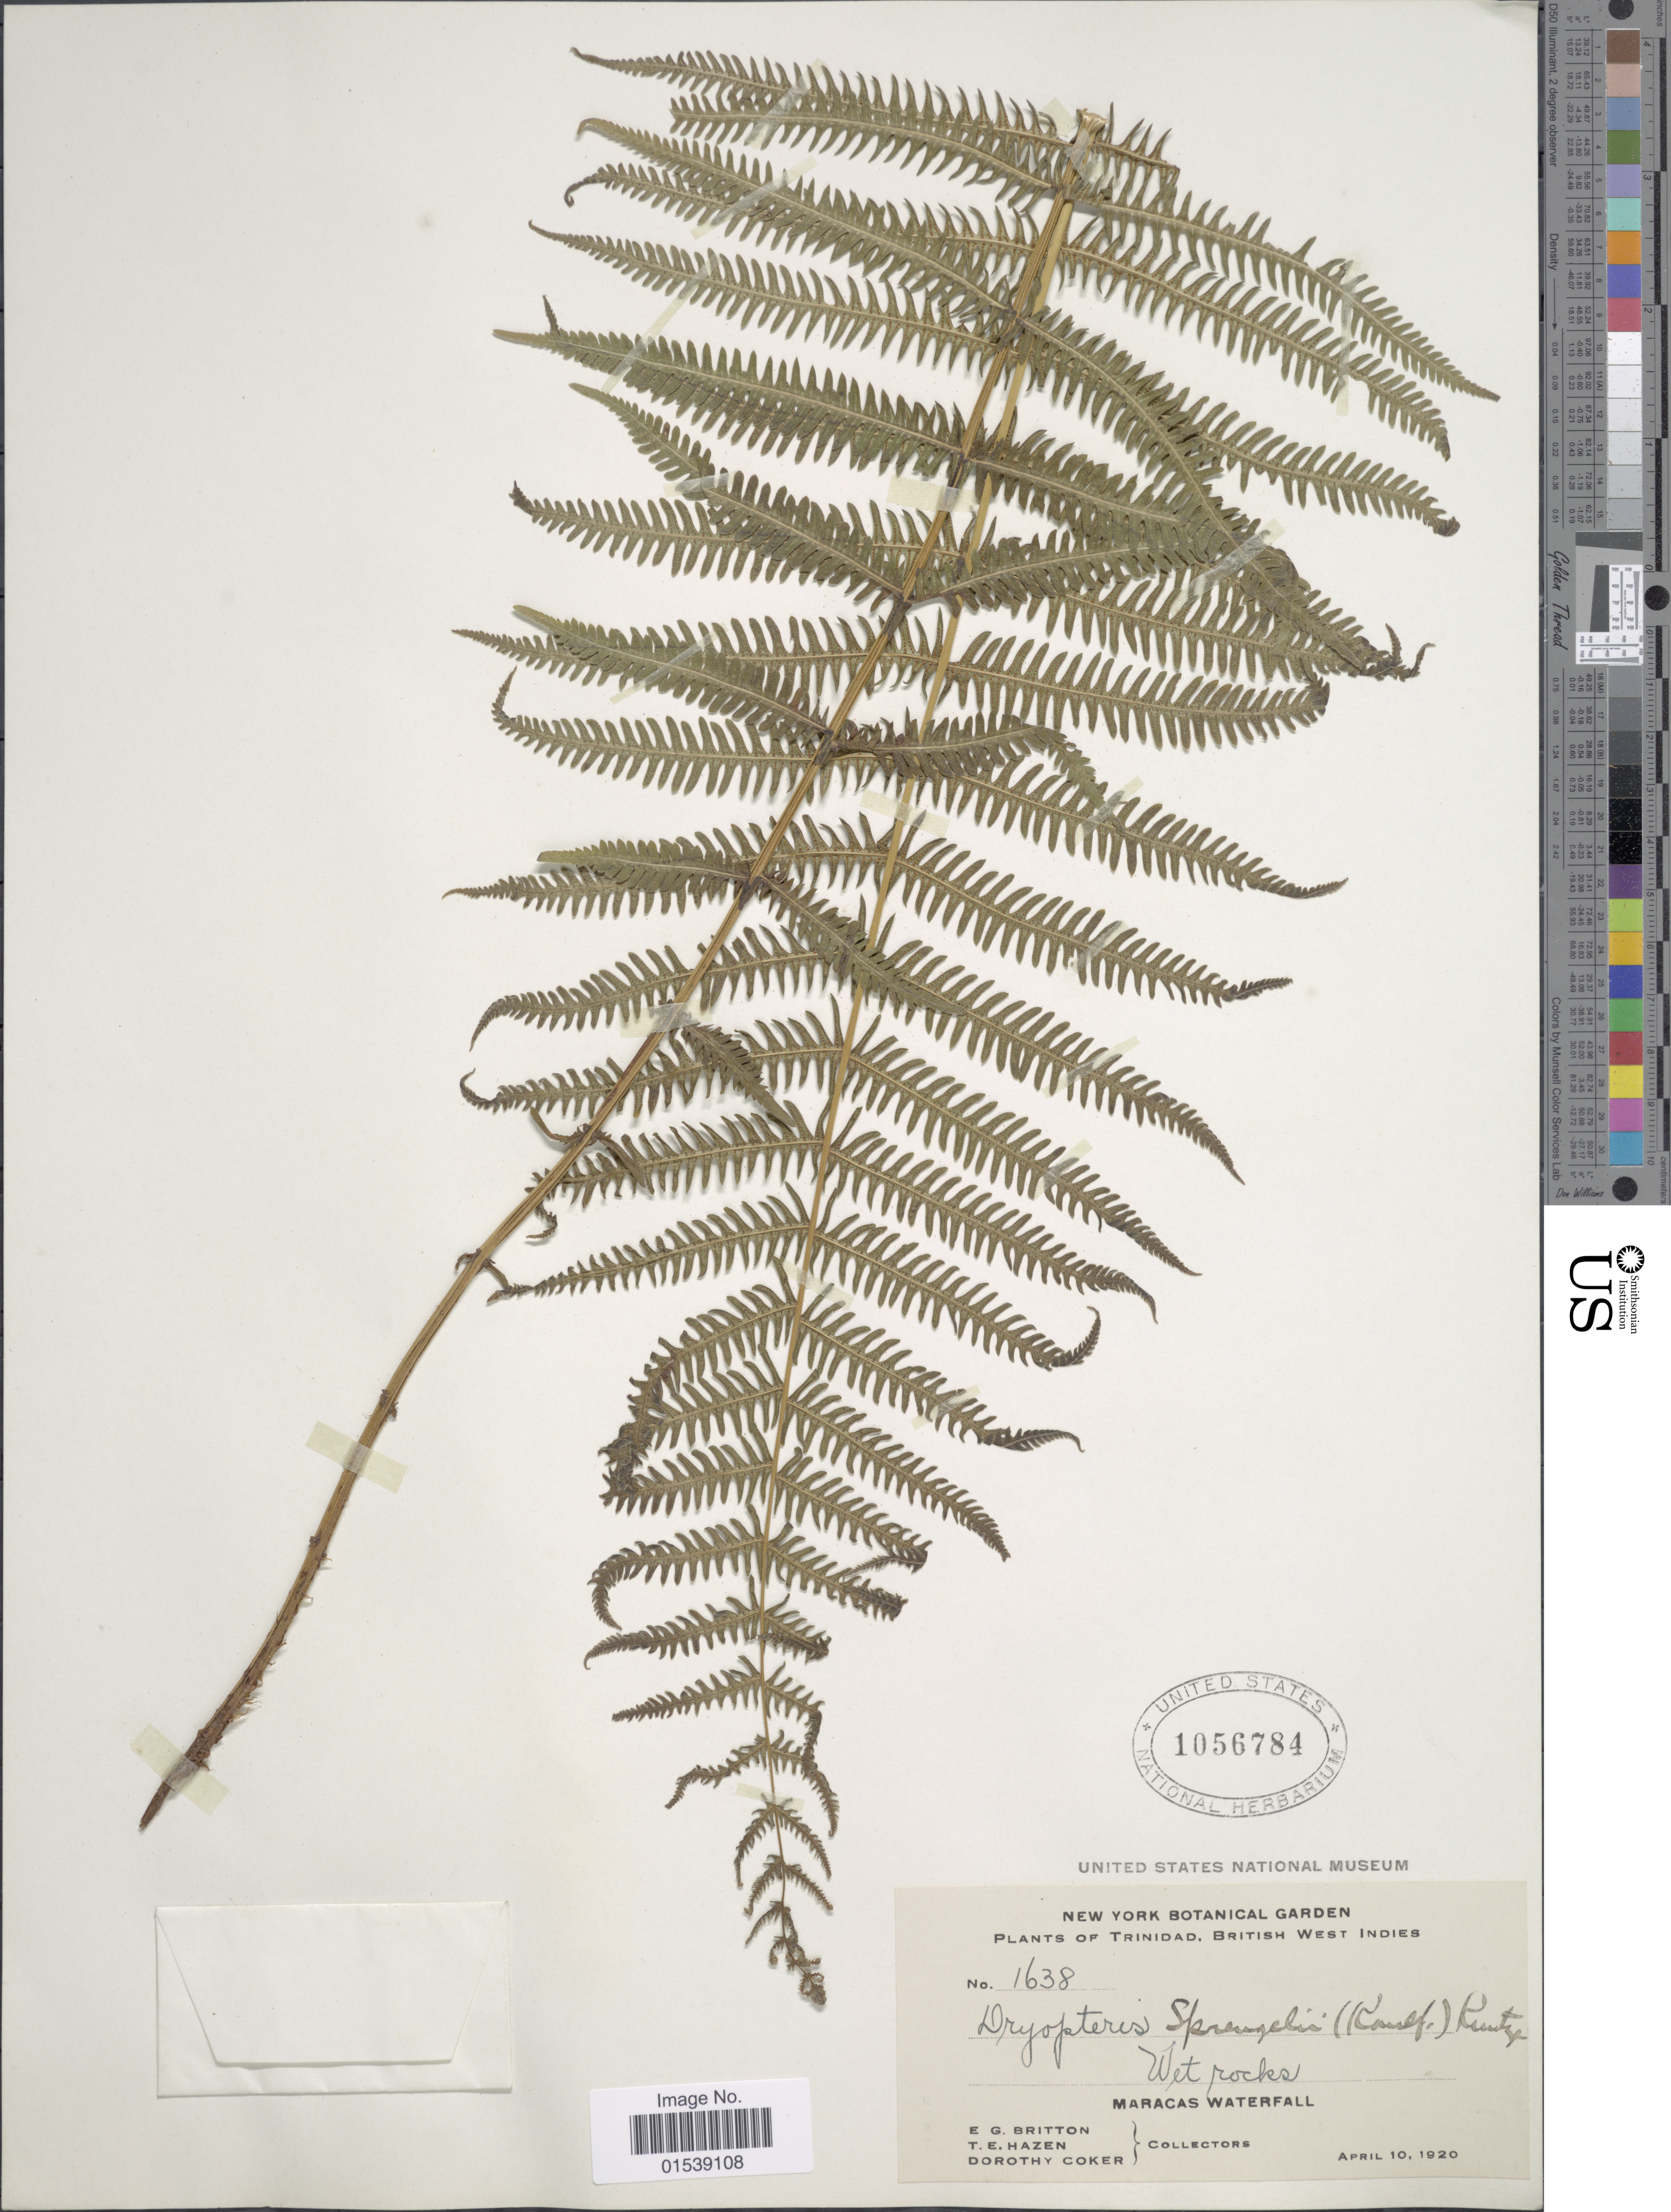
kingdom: Plantae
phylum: Tracheophyta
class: Polypodiopsida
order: Polypodiales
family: Thelypteridaceae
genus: Amauropelta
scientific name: Amauropelta balbisii (Spreng.) comb. nov., ined. 2015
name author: (Spreng.)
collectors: E. G. Britton, T. E. Hazen & D. Coker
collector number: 1638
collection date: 1920-04-10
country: Trinidad and Tobago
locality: Trinidad, West Indies, Maracas Waterfall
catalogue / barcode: US 1056784